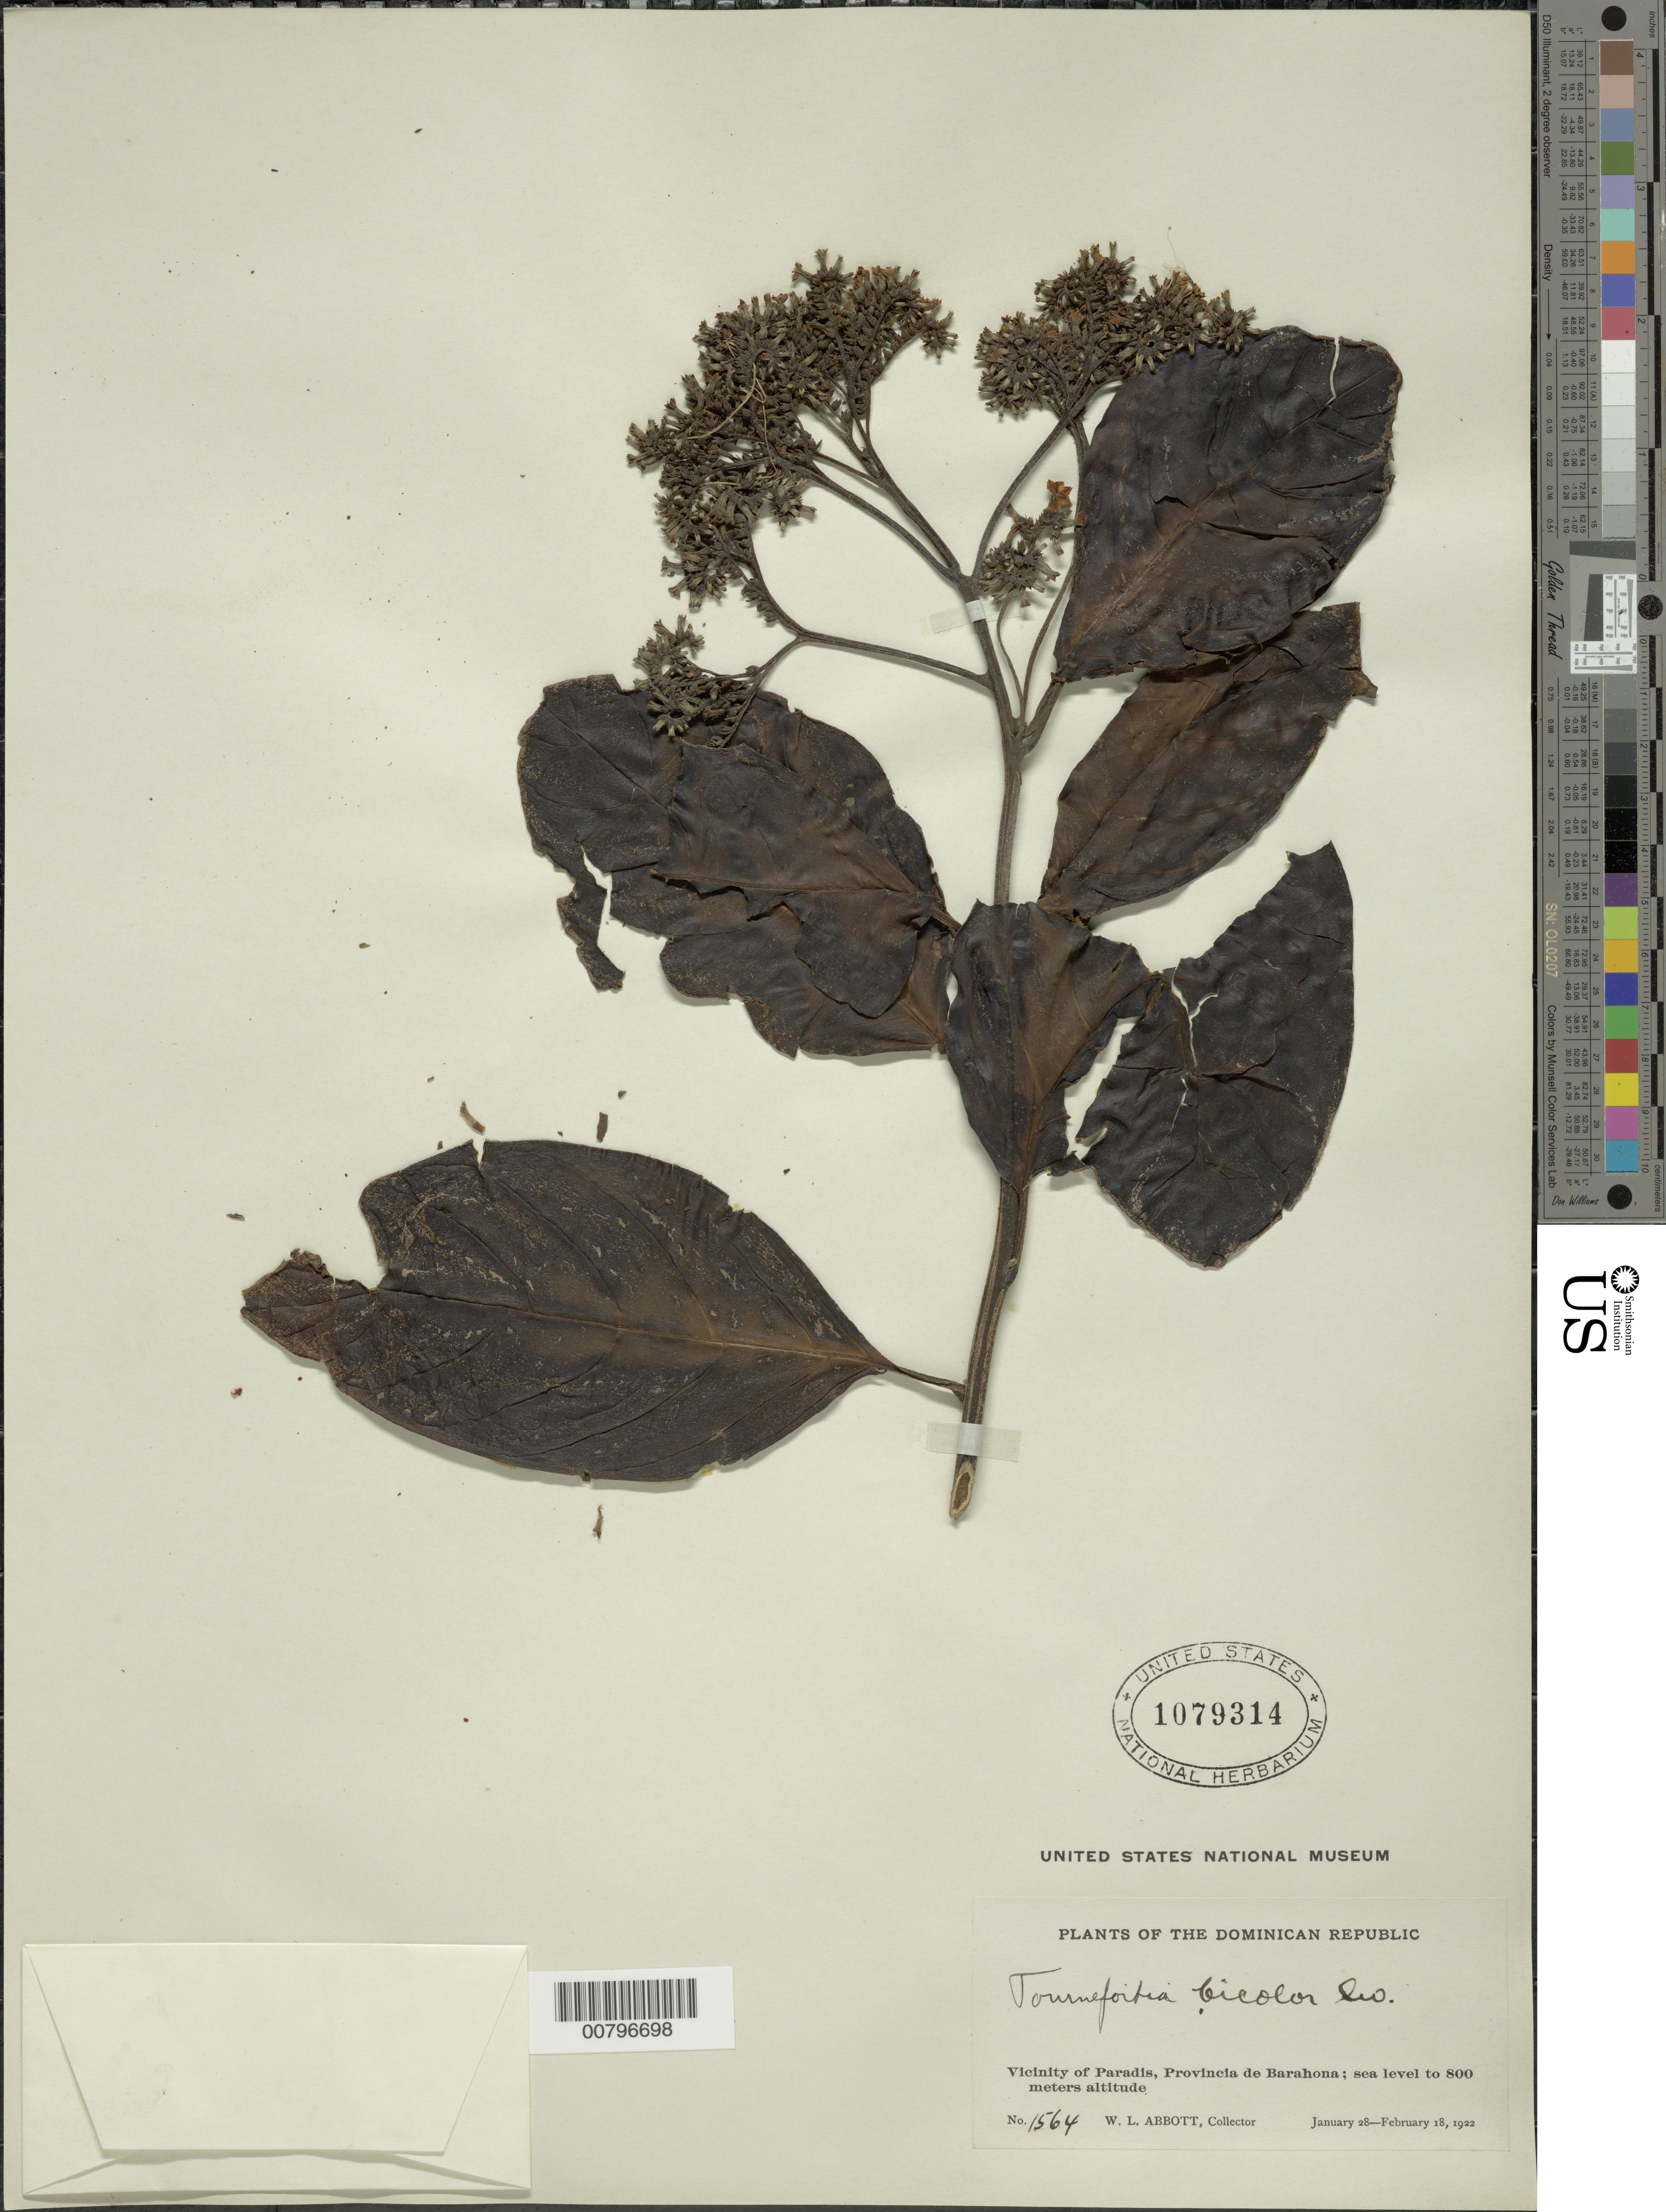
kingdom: Plantae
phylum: Tracheophyta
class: Magnoliopsida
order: Boraginales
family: Heliotropiaceae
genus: Tournefortia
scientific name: Tournefortia bycolor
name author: Sw.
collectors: W. L. Abbott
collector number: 1564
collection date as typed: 28 Jan 1922 to 18 Feb 1922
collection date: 1922-01-28/1922-02-18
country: Dominican Republic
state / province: Barahona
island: Hispaniola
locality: Vicinity of Paradis.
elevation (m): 0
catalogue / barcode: US 1079314